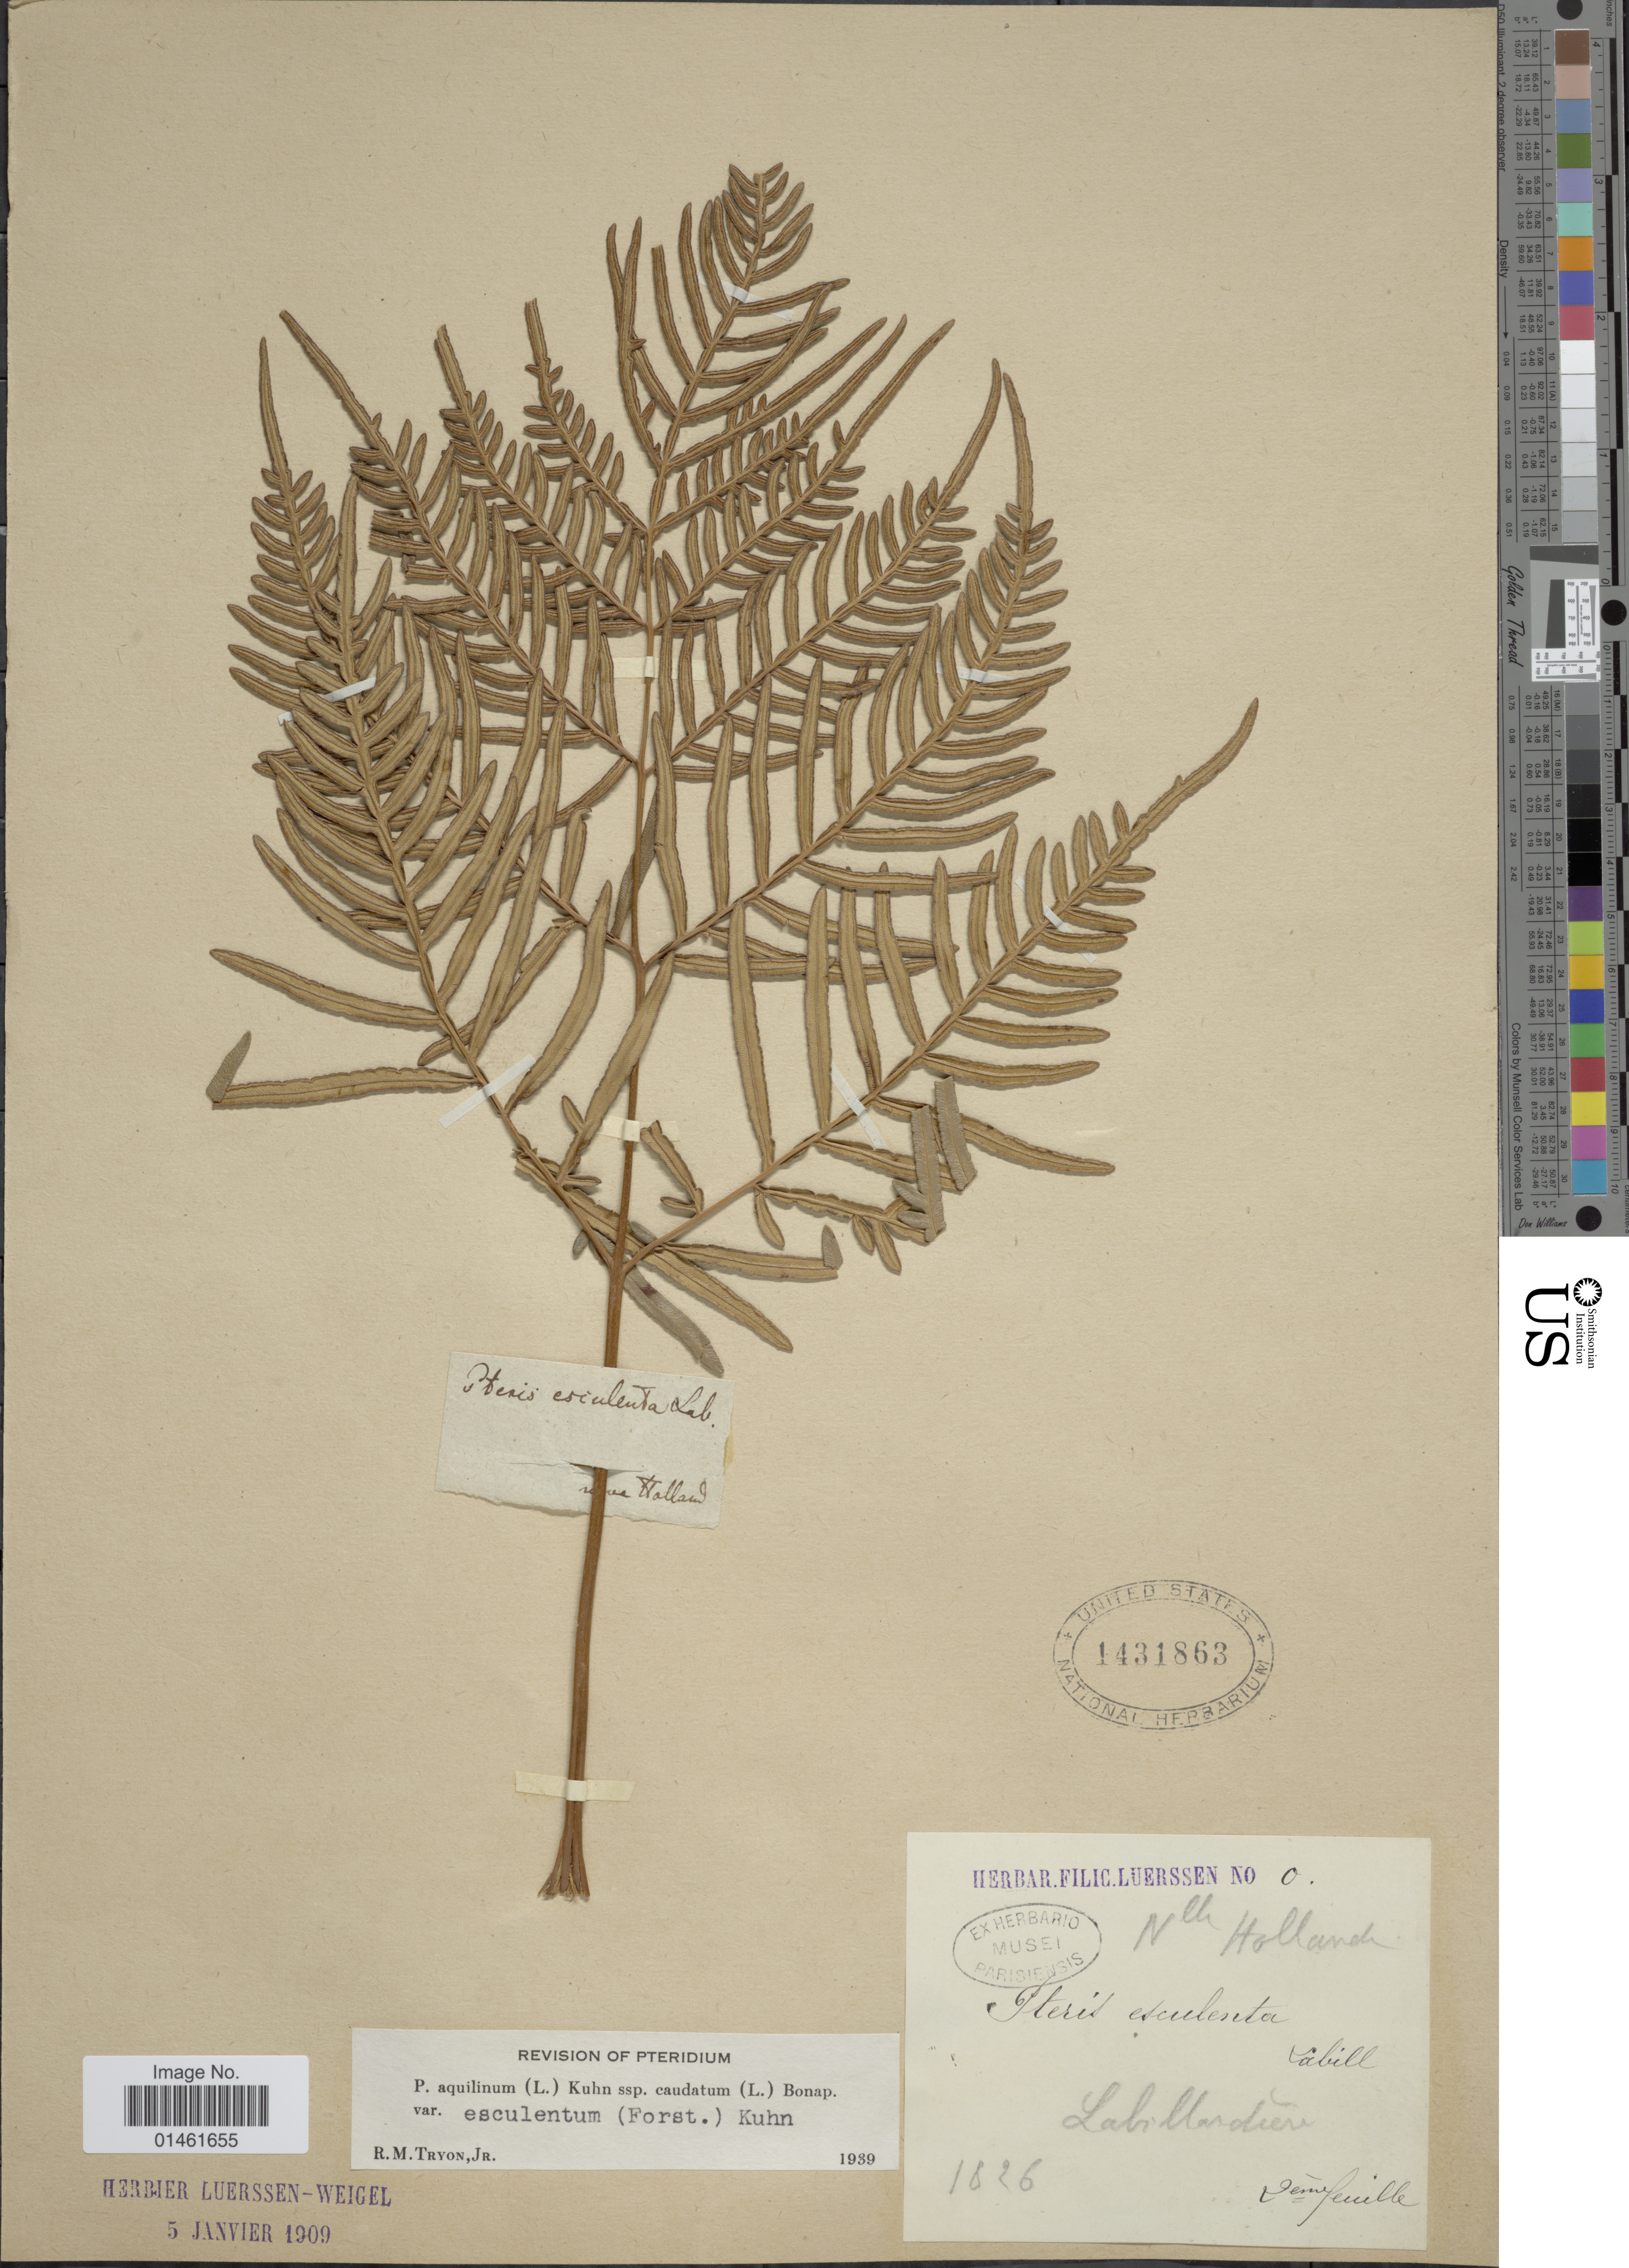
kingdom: Plantae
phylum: Tracheophyta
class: Polypodiopsida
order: Polypodiales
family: Dennstaedtiaceae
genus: Pteridium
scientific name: Pteridium esculentum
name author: (G. Forst.) Cockayne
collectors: ex herb. Filic Luerssen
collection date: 1826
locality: Labillardiere [interpreted]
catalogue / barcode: US 1431863